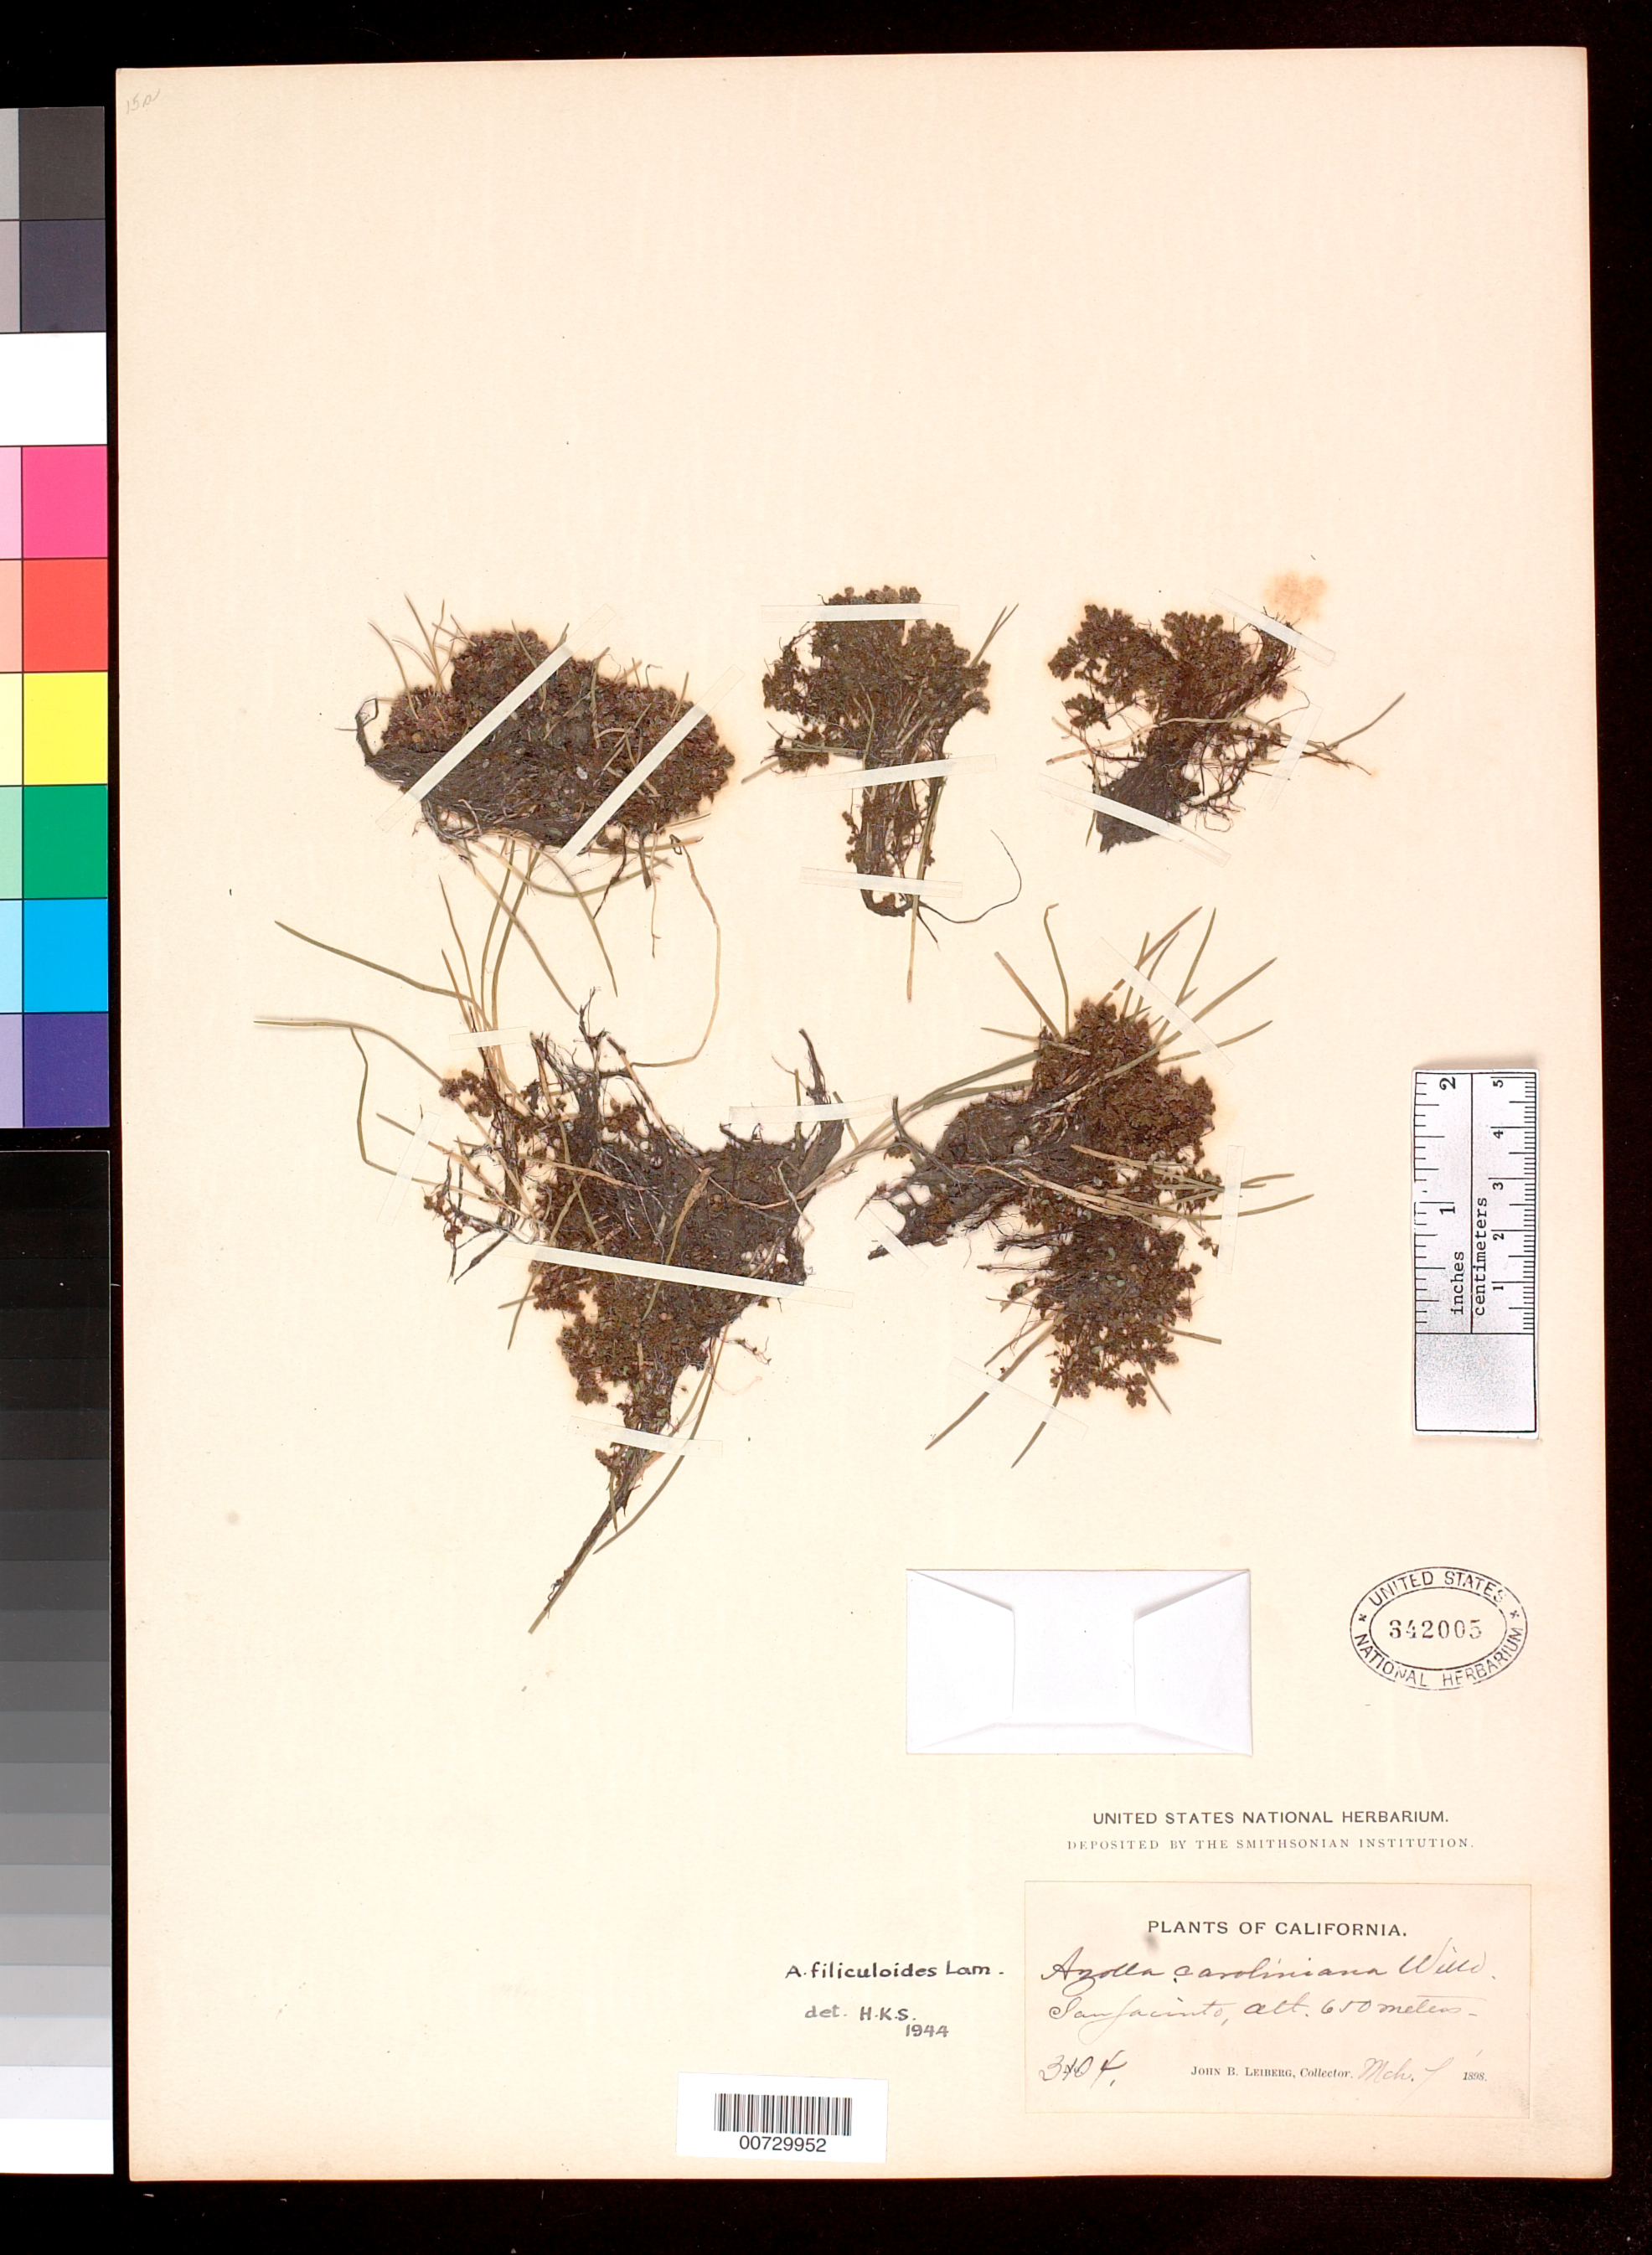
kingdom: Plantae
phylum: Tracheophyta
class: Polypodiopsida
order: Salviniales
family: Salviniaceae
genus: Azolla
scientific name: Azolla filiculoides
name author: Lam.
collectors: J. Leiberg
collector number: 3104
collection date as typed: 1 Mar 1898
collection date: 1898-03-01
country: United States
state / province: California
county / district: Riverside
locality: San Jacinto Mts.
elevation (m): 650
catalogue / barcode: US 342005